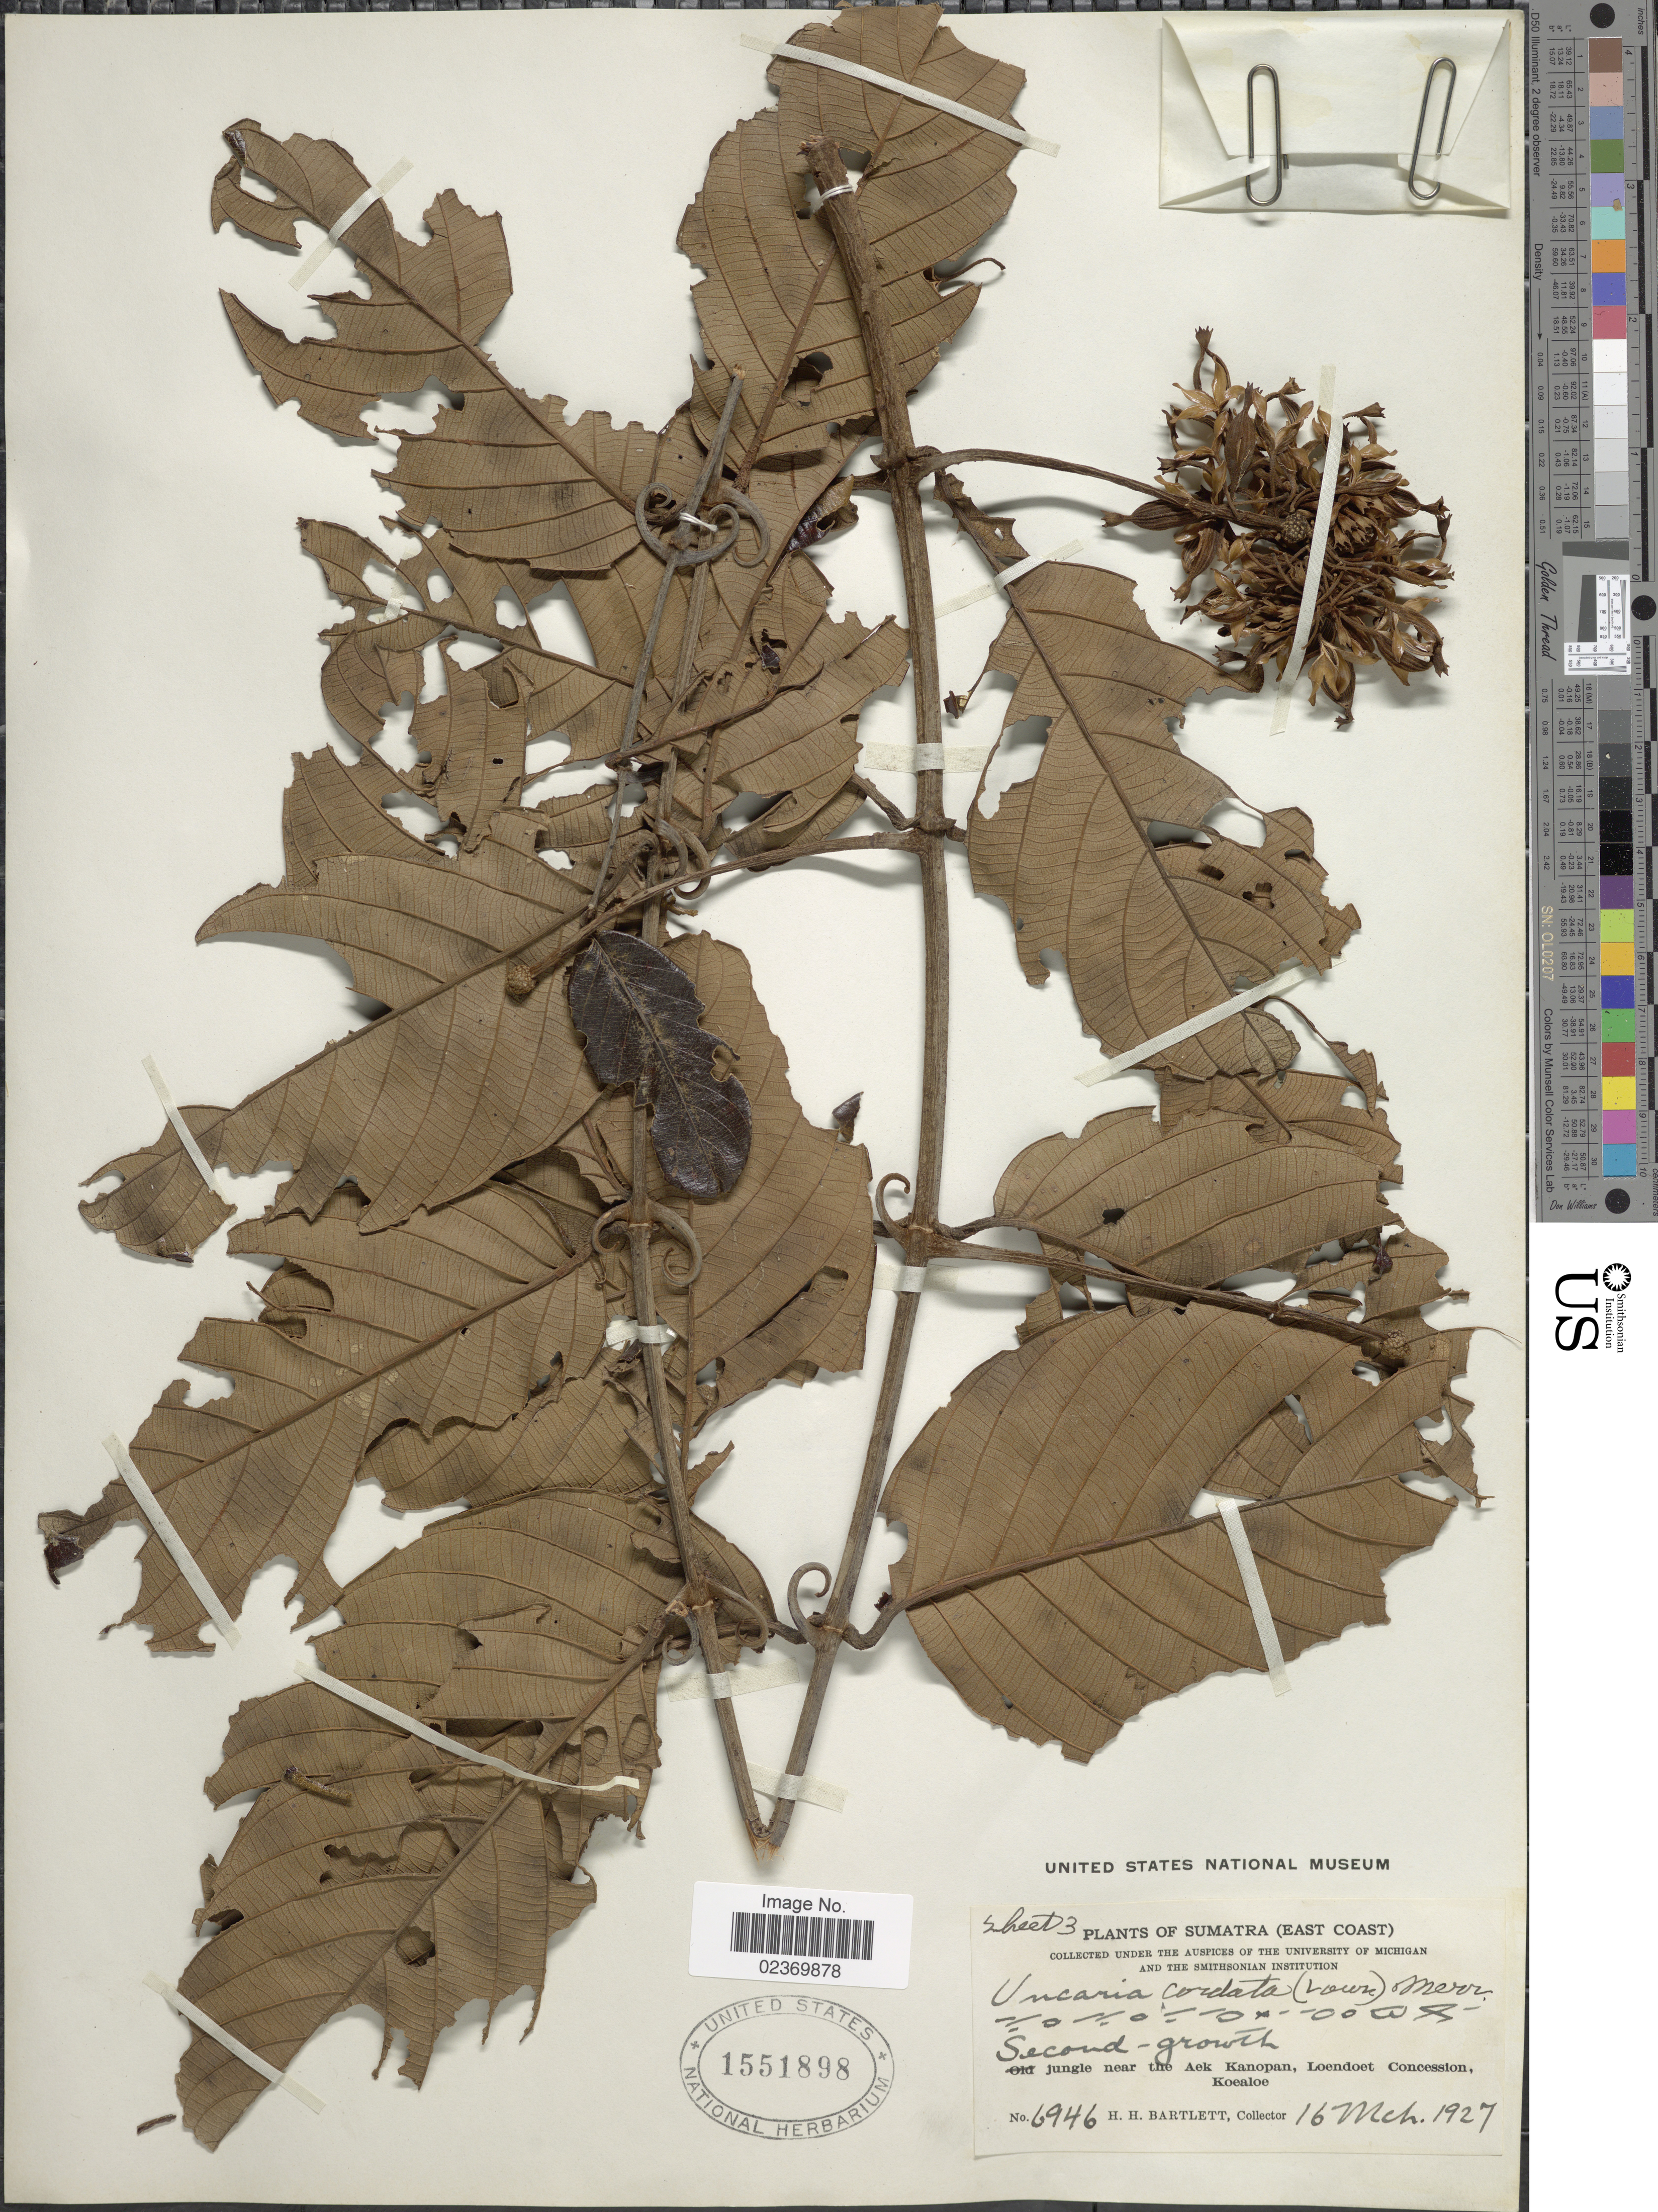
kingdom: Plantae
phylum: Tracheophyta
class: Magnoliopsida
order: Gentianales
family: Rubiaceae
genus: Uncaria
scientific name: Uncaria cordata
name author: (Lour.) Merr.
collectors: H. H. Bartlett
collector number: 6946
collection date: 1927-03-16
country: Indonesia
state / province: Sumatra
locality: East Coast. Second- growth jungle near the Aek Kanopan, Loendoet Concession, Koealoe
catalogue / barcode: US 1551898